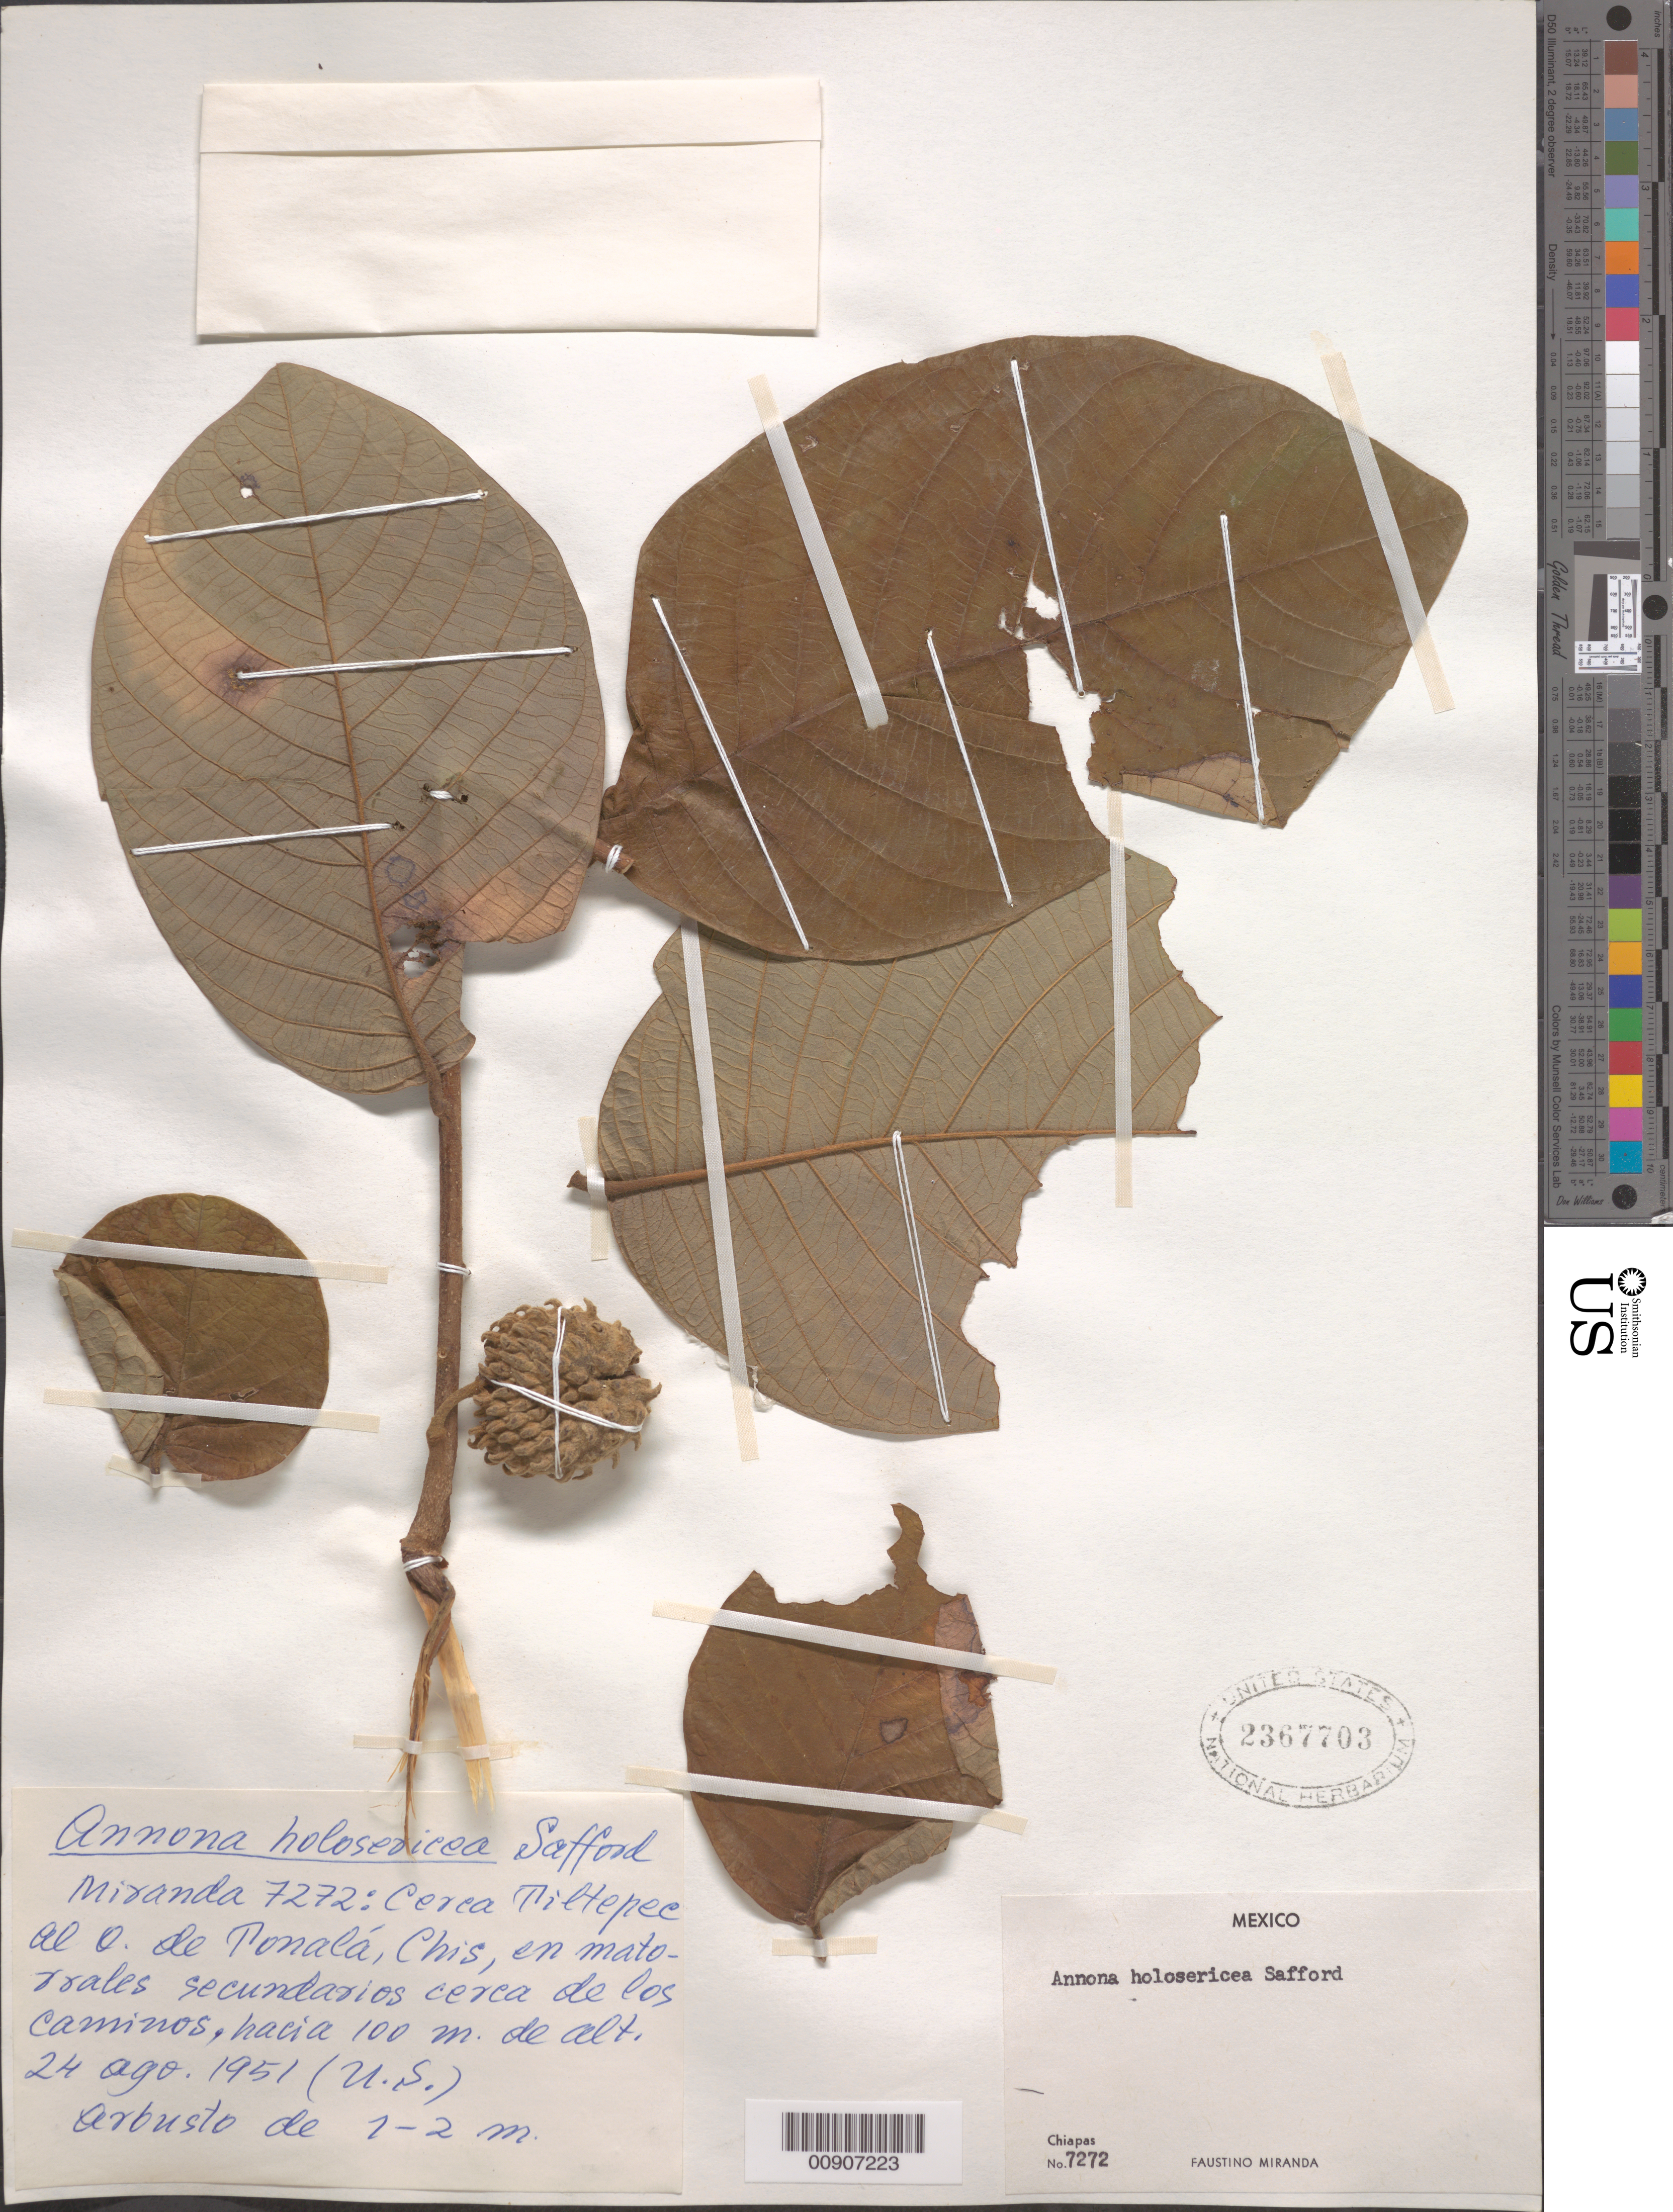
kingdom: Plantae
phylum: Tracheophyta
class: Magnoliopsida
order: Magnoliales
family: Annonaceae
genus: Annona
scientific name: Annona holosericea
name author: Saff.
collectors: Miranda G., F.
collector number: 7272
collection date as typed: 24 Aug 1951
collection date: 1951-08-24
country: Mexico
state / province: Chiapas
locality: Cerca Tiltepec al O. de Tonalá, Chiapas.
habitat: En matorrales secundarios cerca de los caminos.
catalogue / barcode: US 2367703